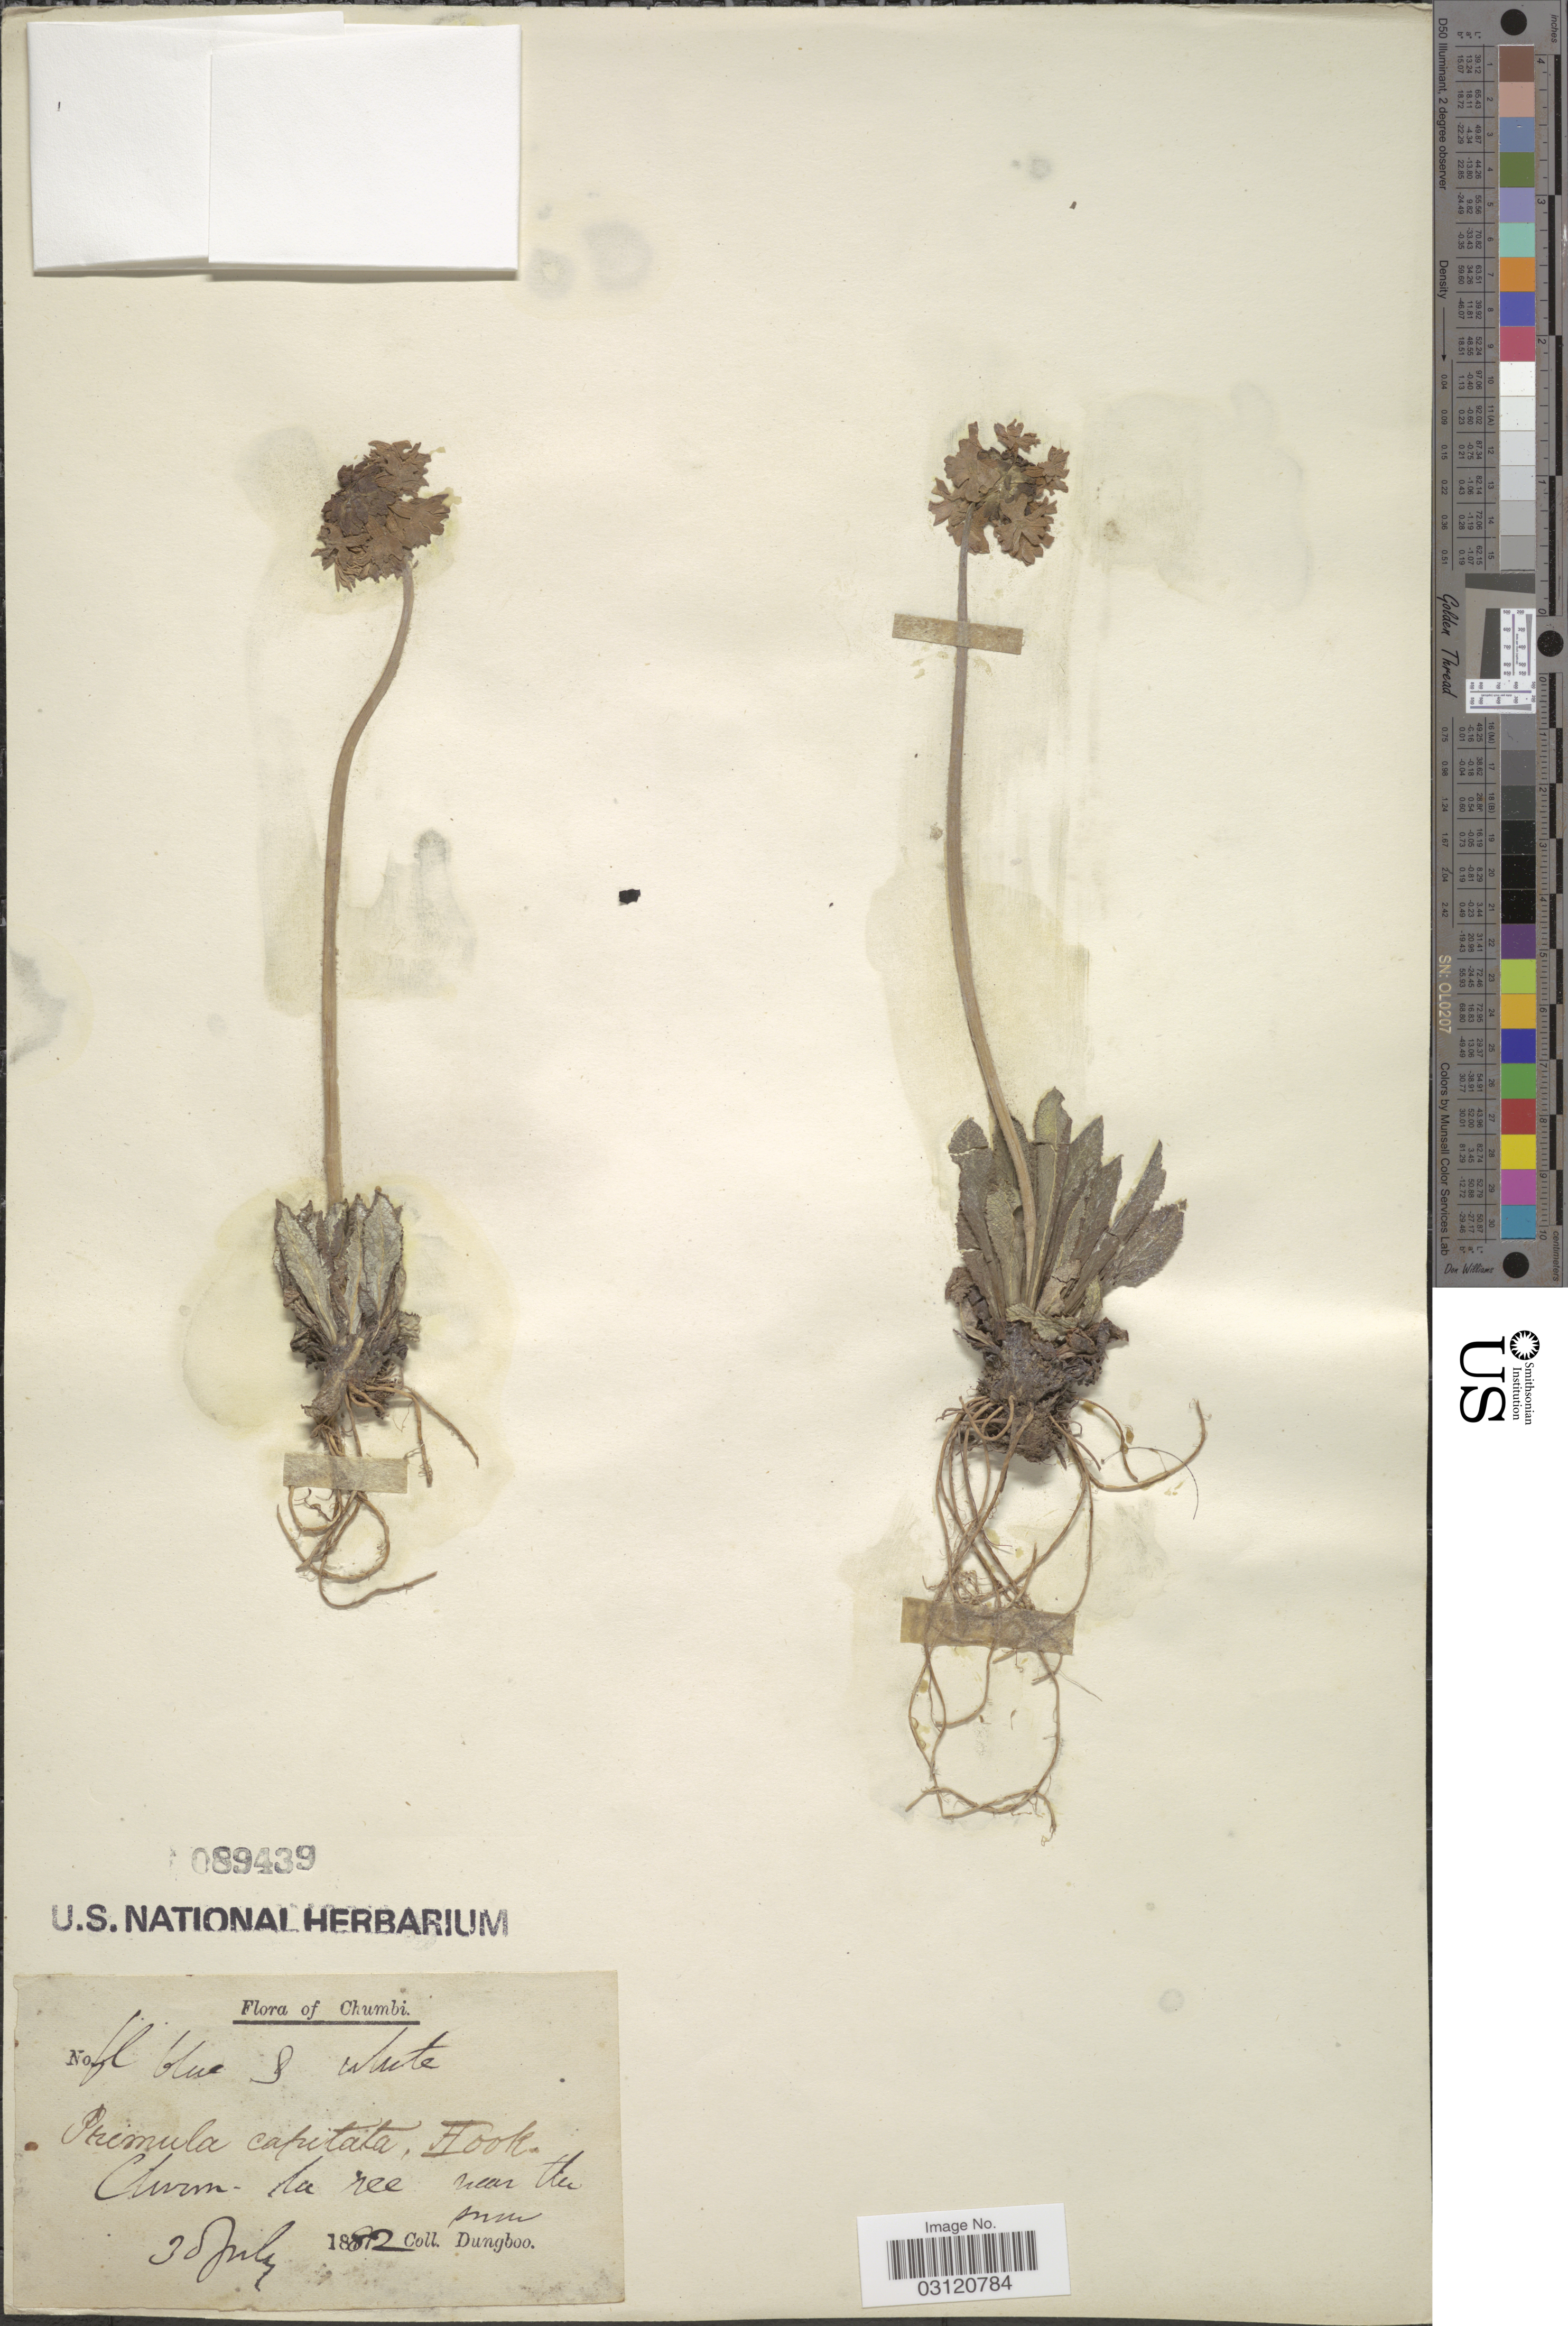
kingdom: Plantae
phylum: Tracheophyta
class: Magnoliopsida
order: Ericales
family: Primulaceae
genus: Primula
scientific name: Primula capitata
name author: Hook.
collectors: Dungboo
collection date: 1882-07-30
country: India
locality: Chumbi.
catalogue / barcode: US 89439